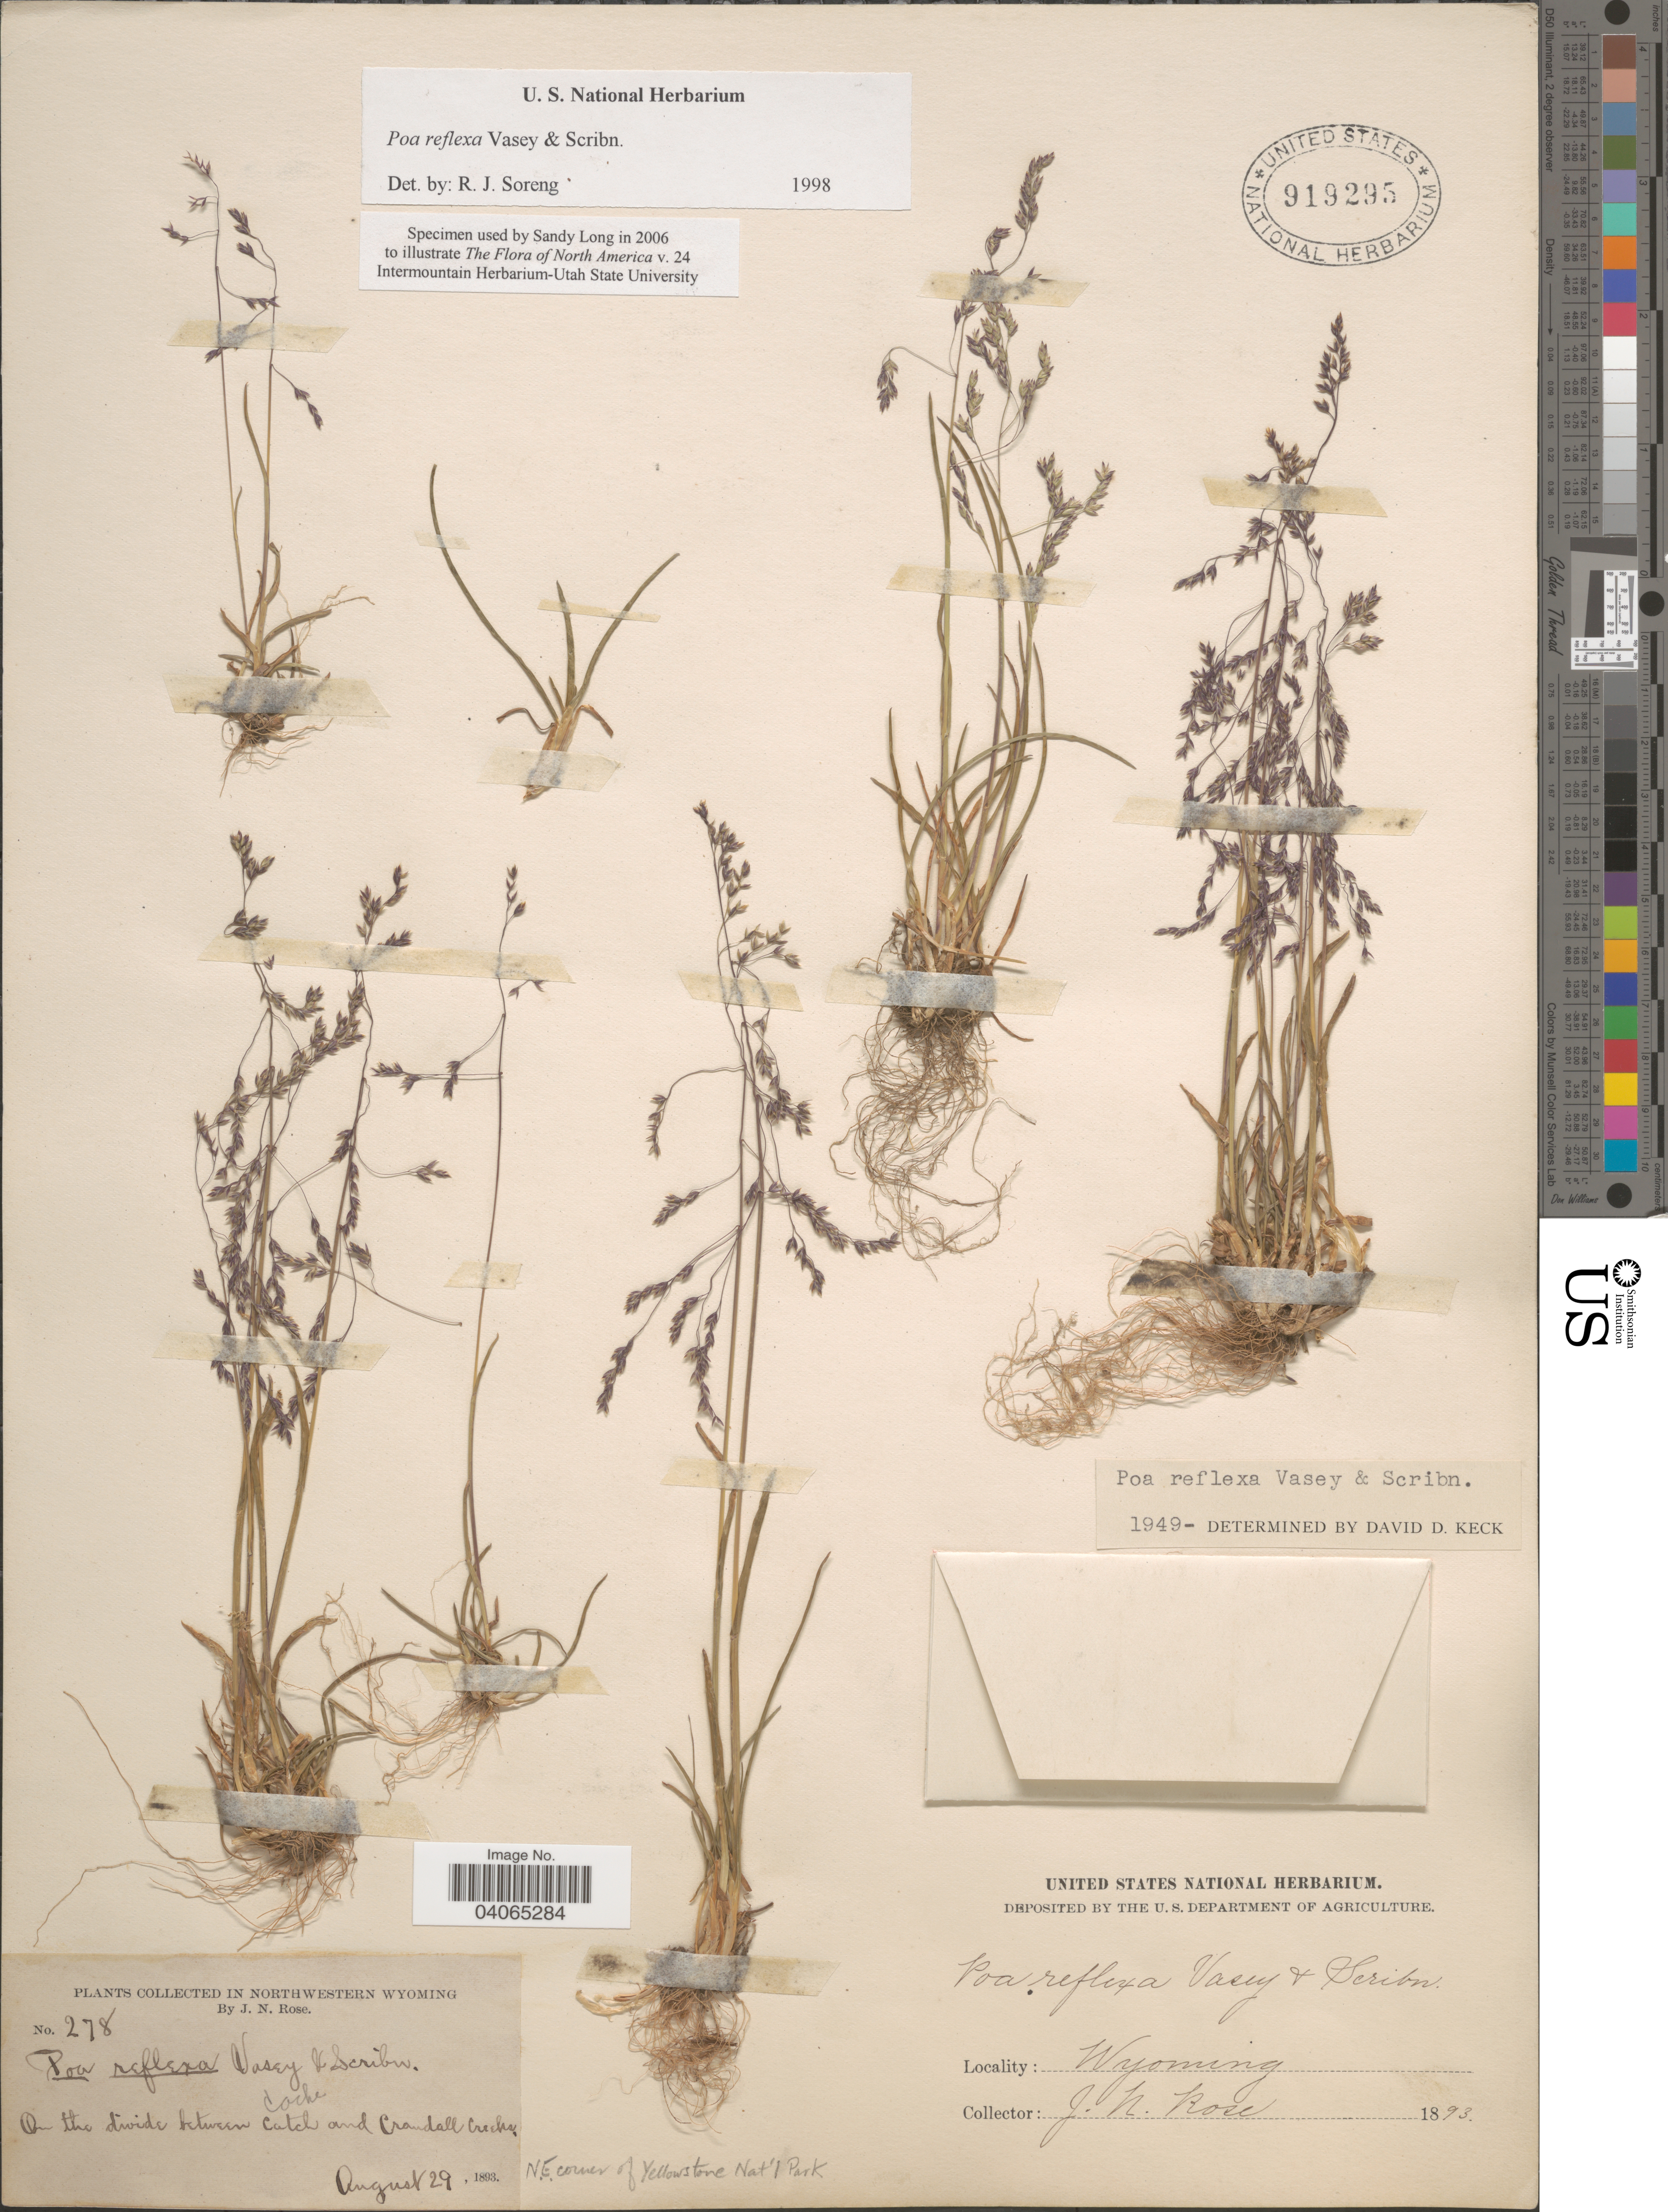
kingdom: Plantae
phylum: Tracheophyta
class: Liliopsida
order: Poales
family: Poaceae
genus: Poa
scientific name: Poa reflexa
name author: Vasey & Scribn.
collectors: J. N. Rose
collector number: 278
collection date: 1893-08-29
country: United States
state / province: Wyoming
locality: Northwestern Wyoming. On the divide between Catch and Crandall Creeks. N.E. corner of Yellowstone Nat'l Park.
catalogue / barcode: US 919295